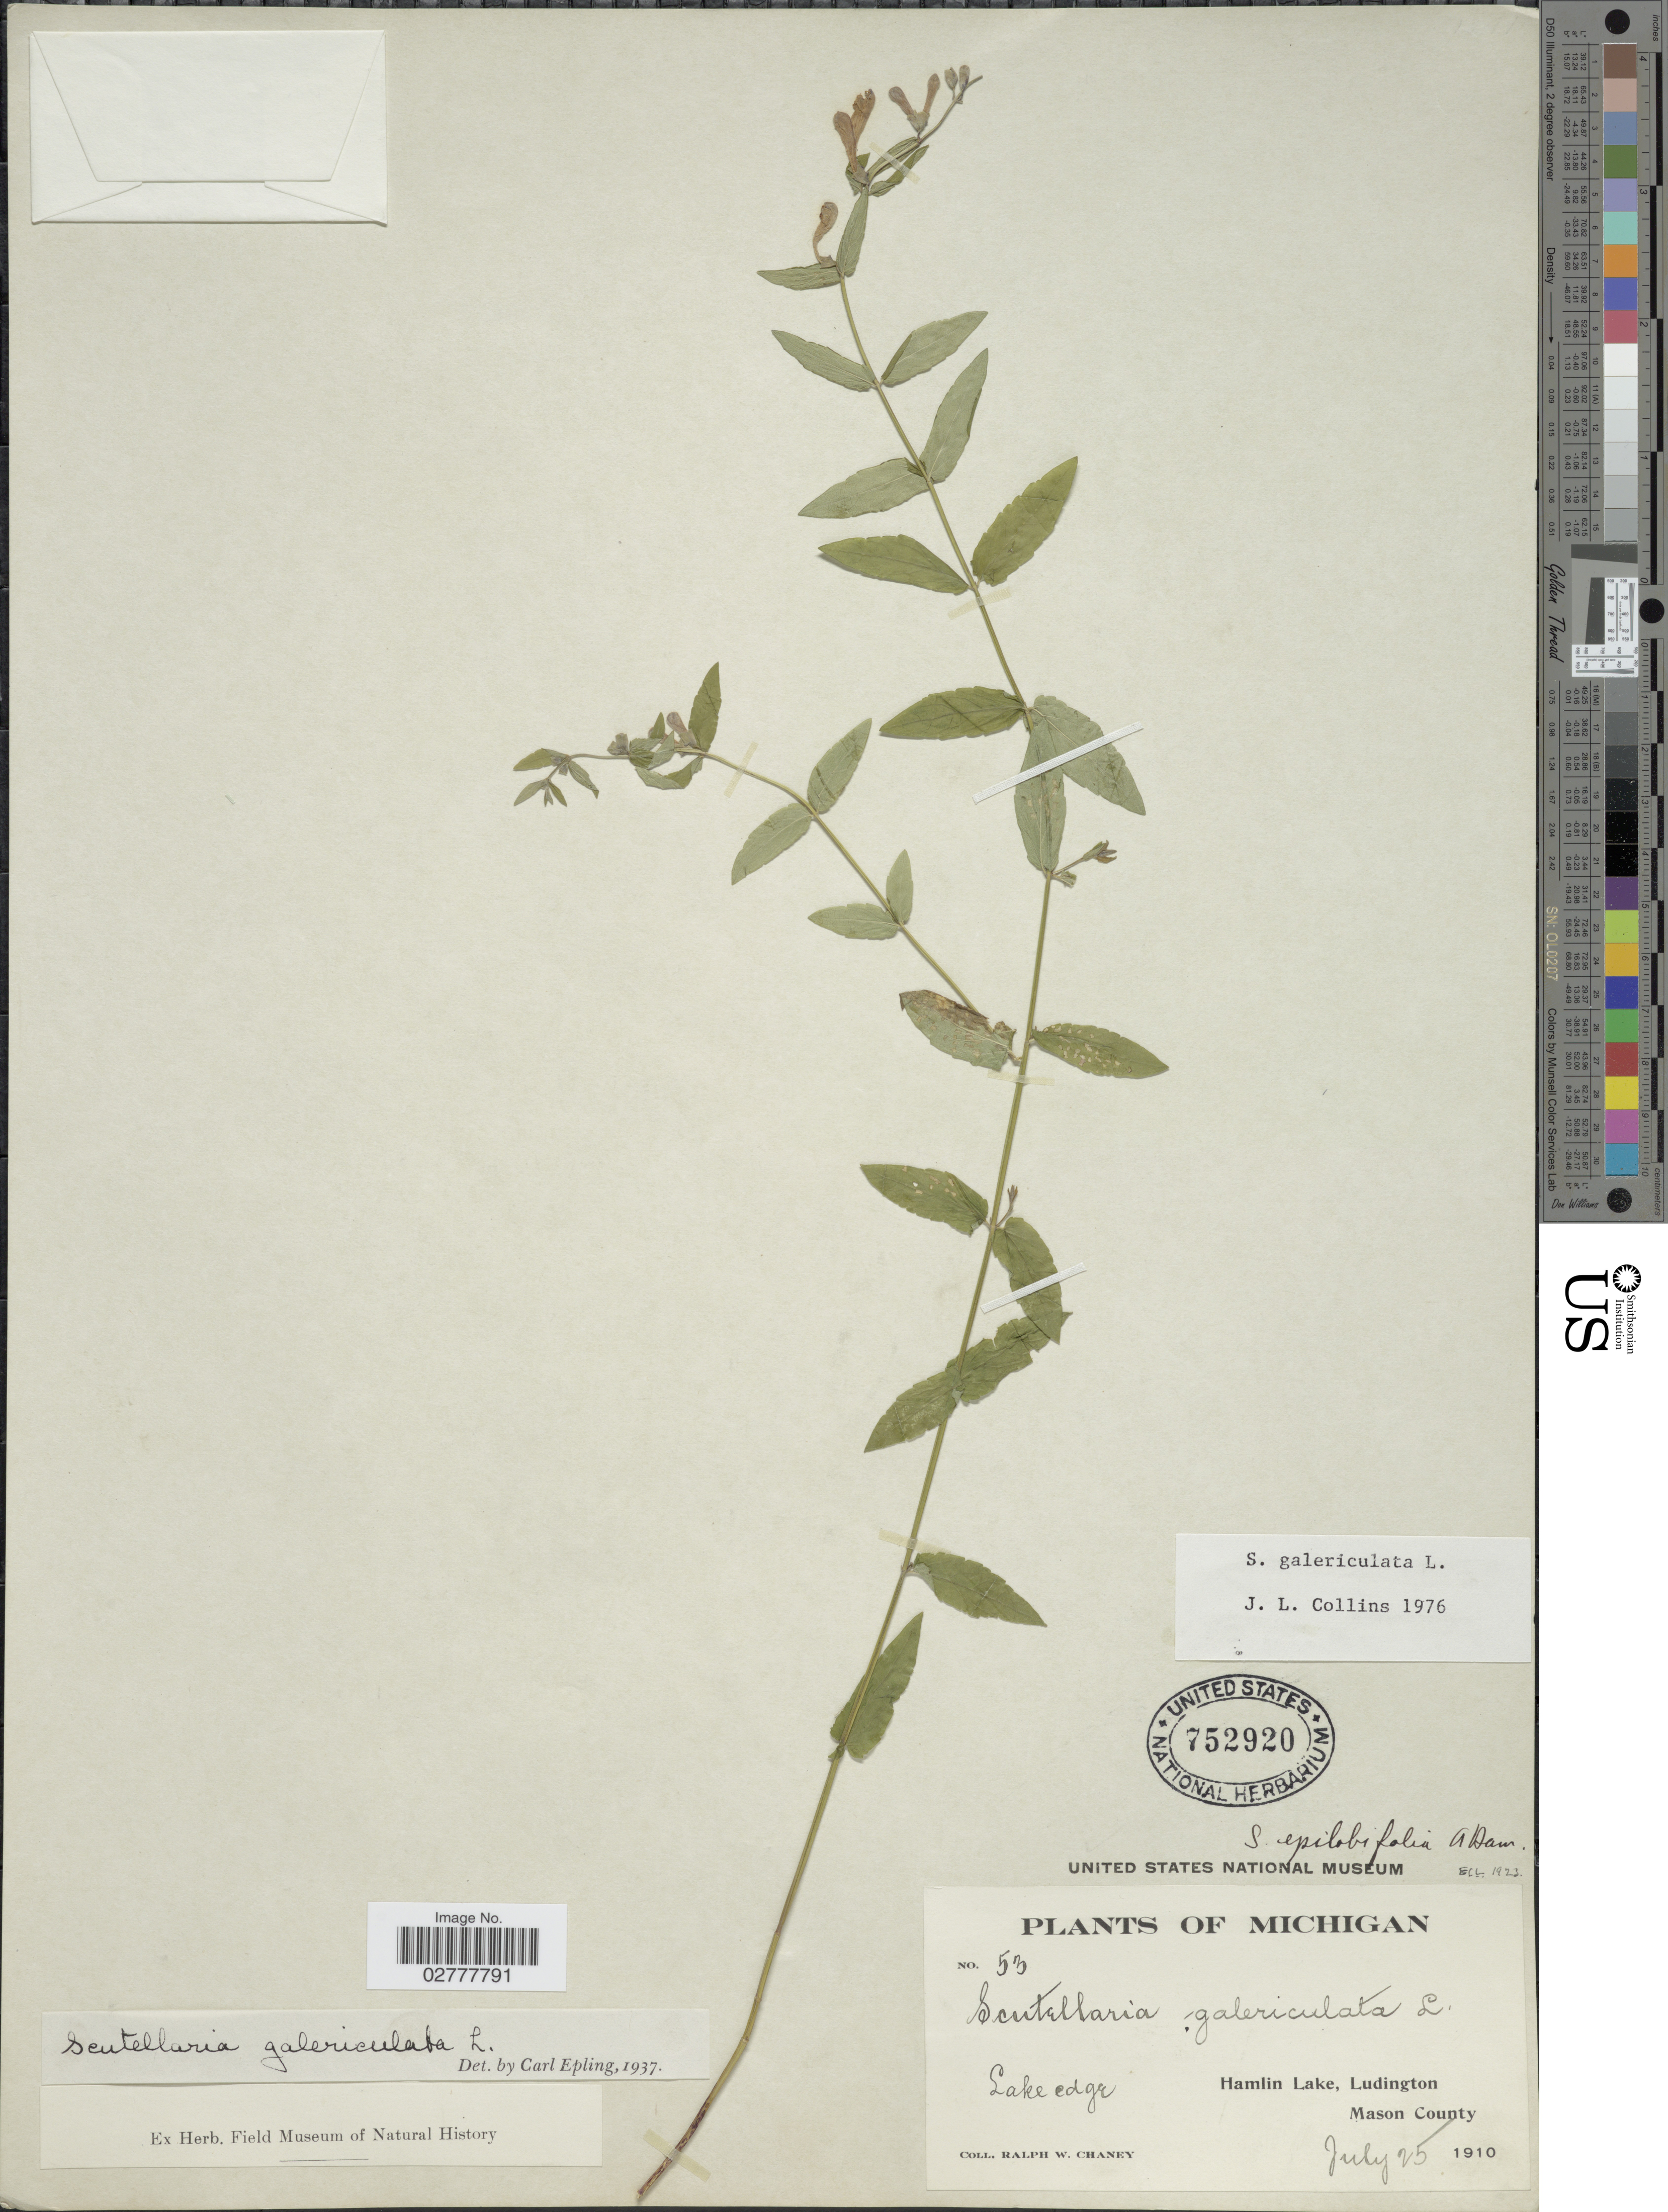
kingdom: Plantae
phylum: Tracheophyta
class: Magnoliopsida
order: Lamiales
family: Lamiaceae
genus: Scutellaria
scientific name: Scutellaria galericulata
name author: L.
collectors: R. Chaney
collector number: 53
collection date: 1910-07-25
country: United States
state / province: Michigan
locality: Lake edge, Hamlin Lake, Ludington, Mason County.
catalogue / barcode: US 752920